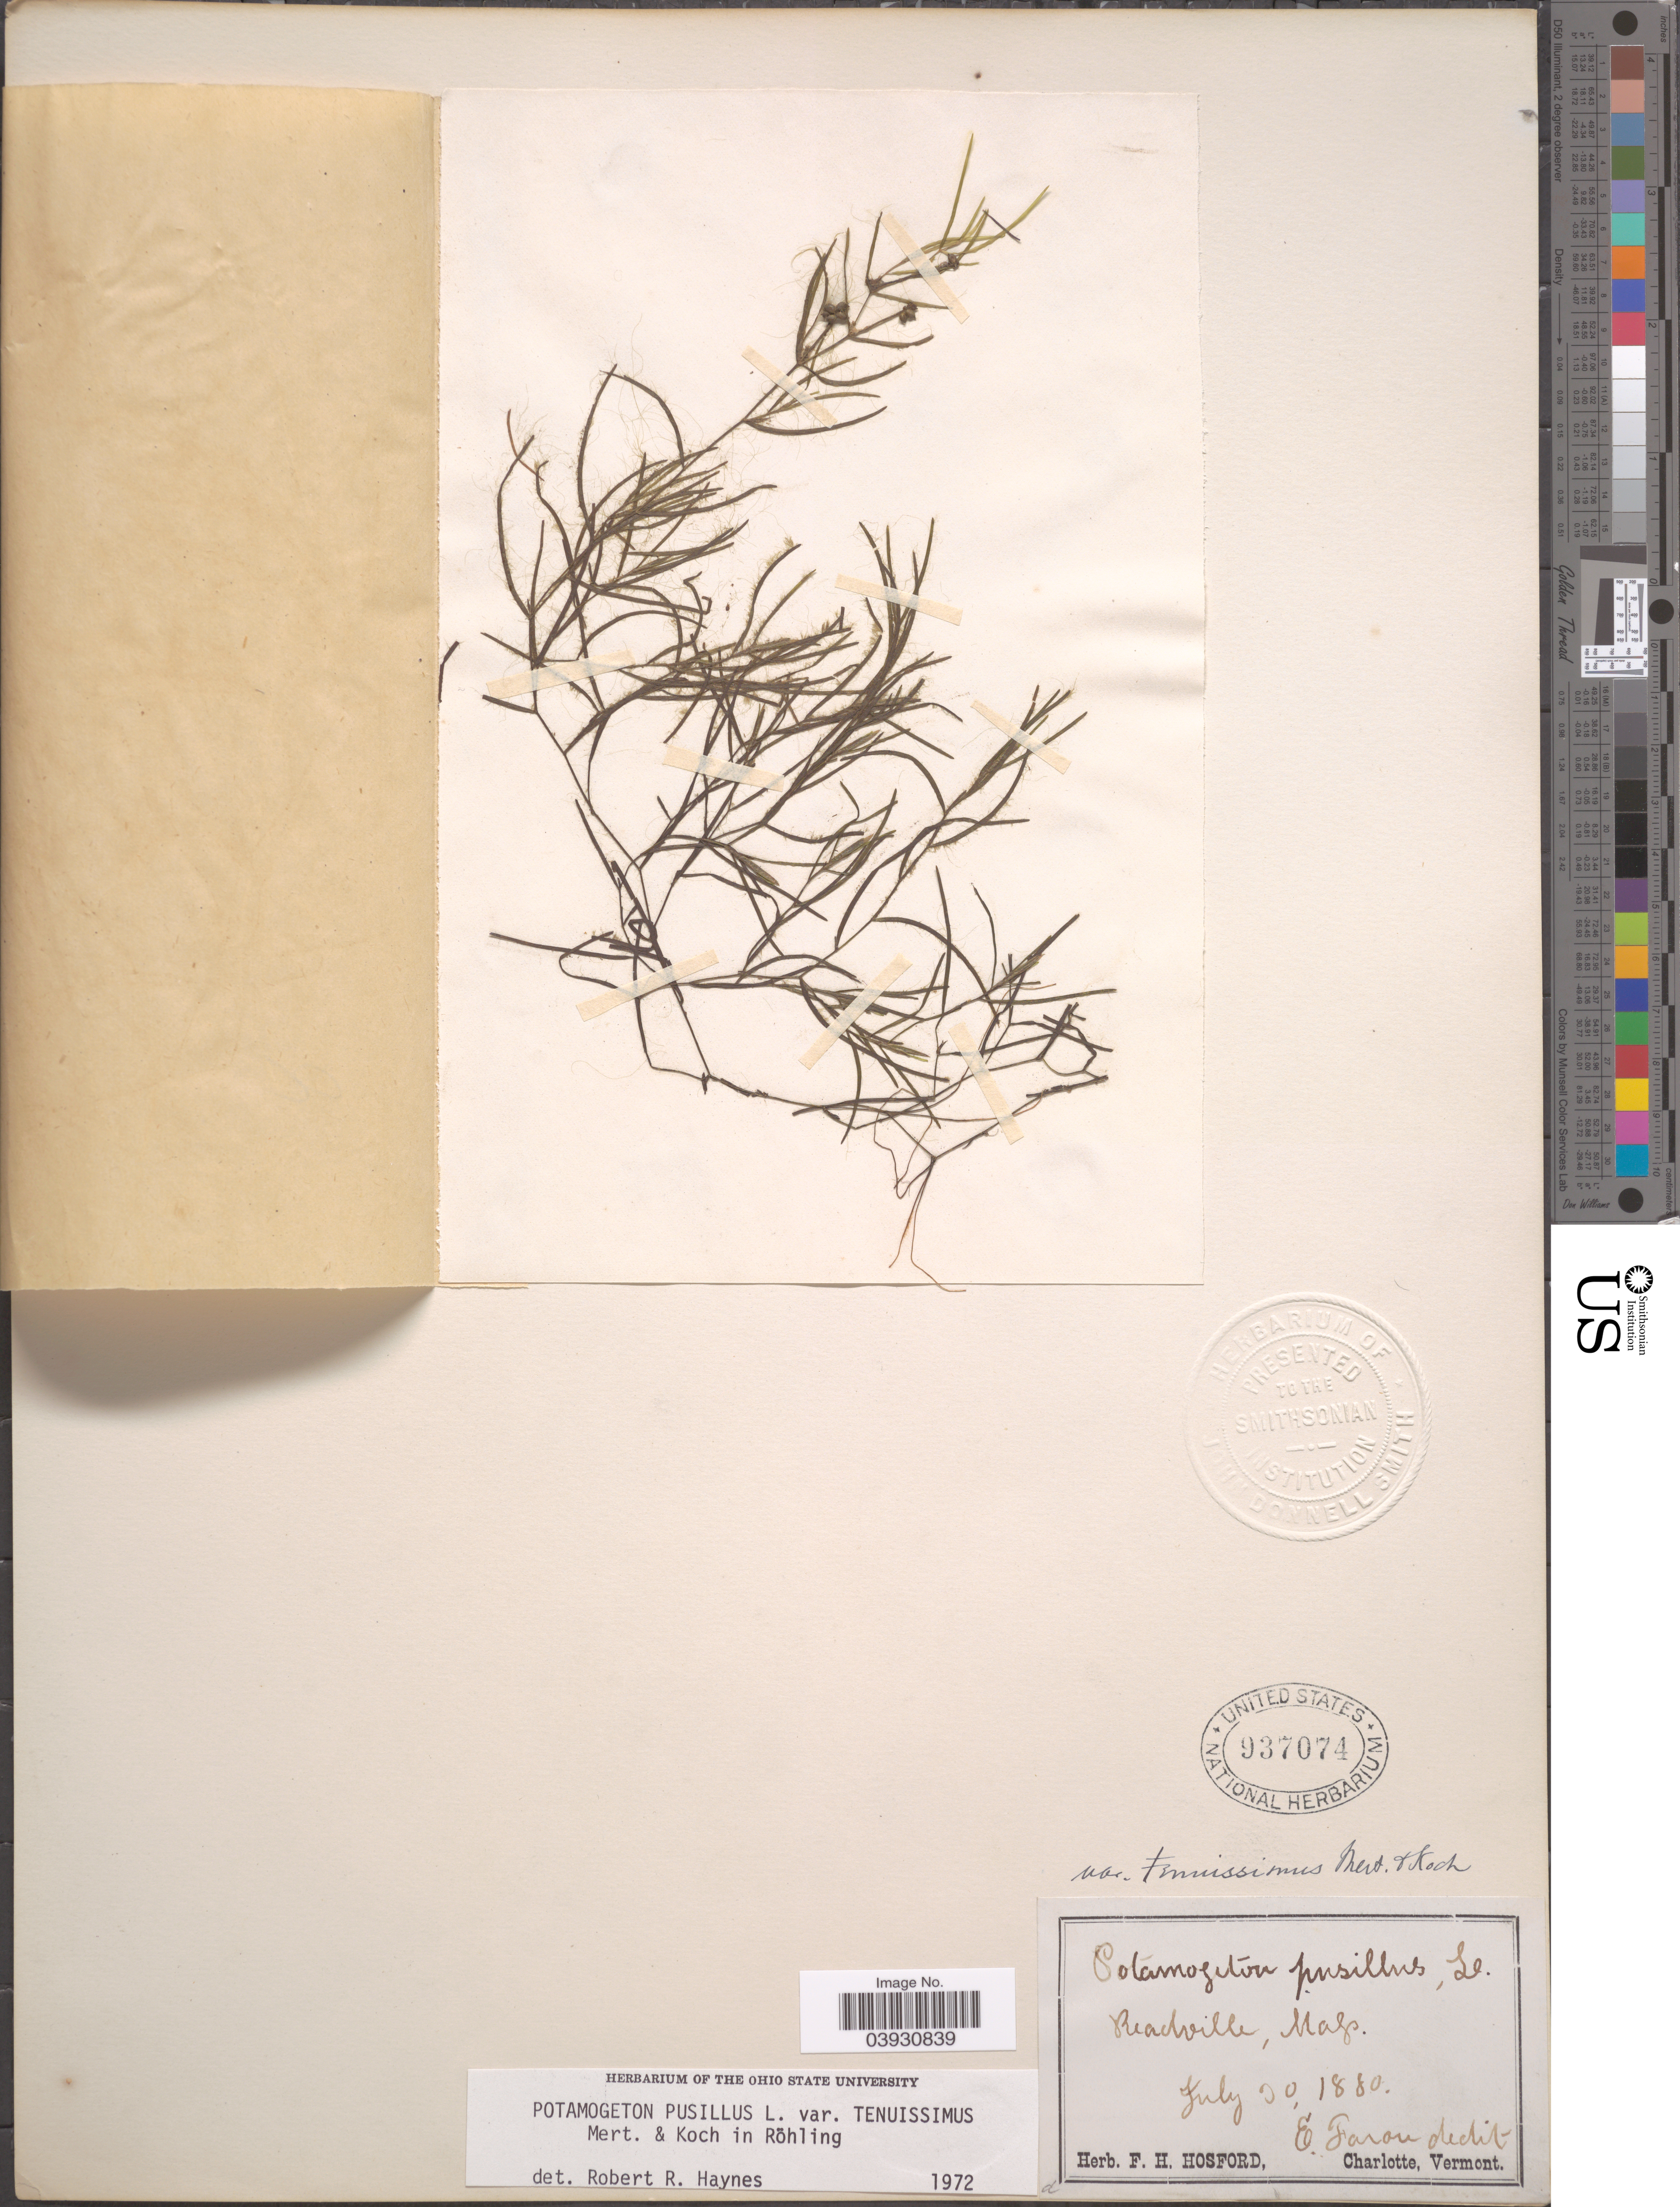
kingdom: Plantae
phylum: Tracheophyta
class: Liliopsida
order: Alismatales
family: Potamogetonaceae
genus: Potamogeton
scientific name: Potamogeton pusillus subsp. tenuissimus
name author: Mert. & W.D.J. Koch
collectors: E. Faxon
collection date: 1880-07-30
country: United States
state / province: Massachusetts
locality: Readville.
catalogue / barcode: US 937074